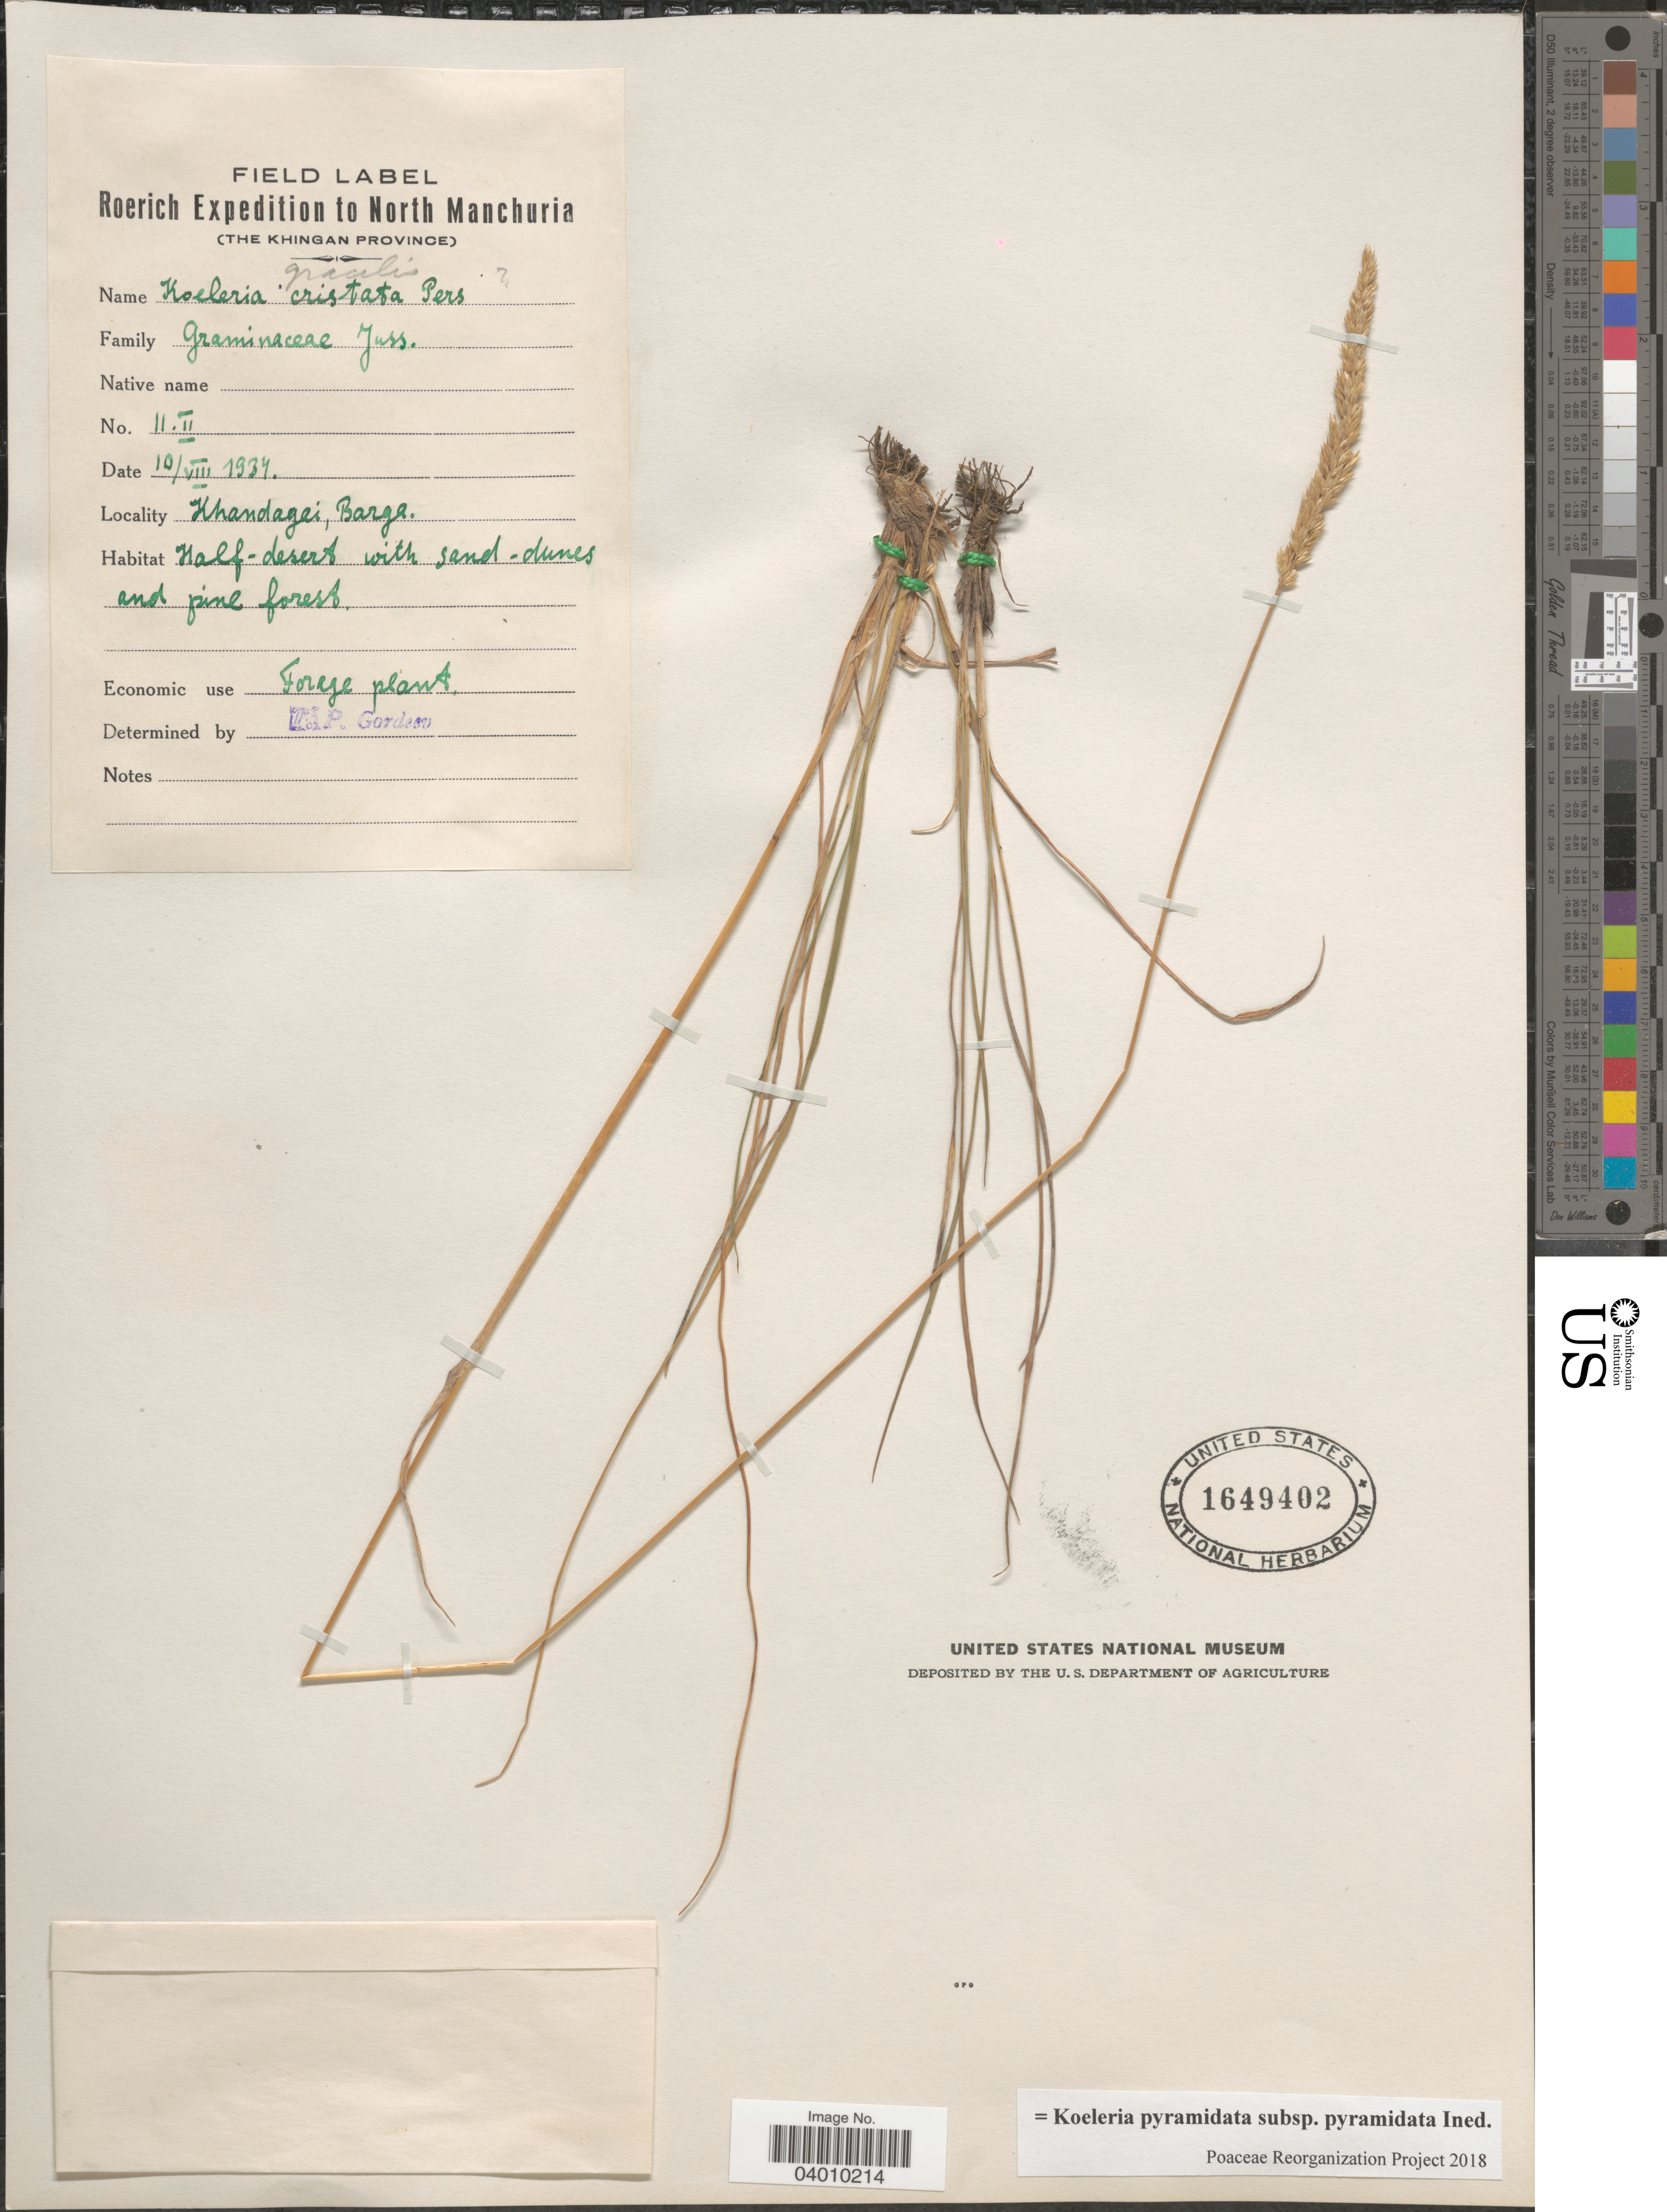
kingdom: Plantae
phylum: Tracheophyta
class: Liliopsida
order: Poales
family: Poaceae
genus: Koeleria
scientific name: Koeleria pyramidata subsp. pyramidata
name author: (Lam.) P. Beauv.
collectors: Roerich Expedition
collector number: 11.II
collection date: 1934-08-10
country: China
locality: North Manchuria (The Khingan Province). Khandagai, Barga.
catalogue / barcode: US 1649402